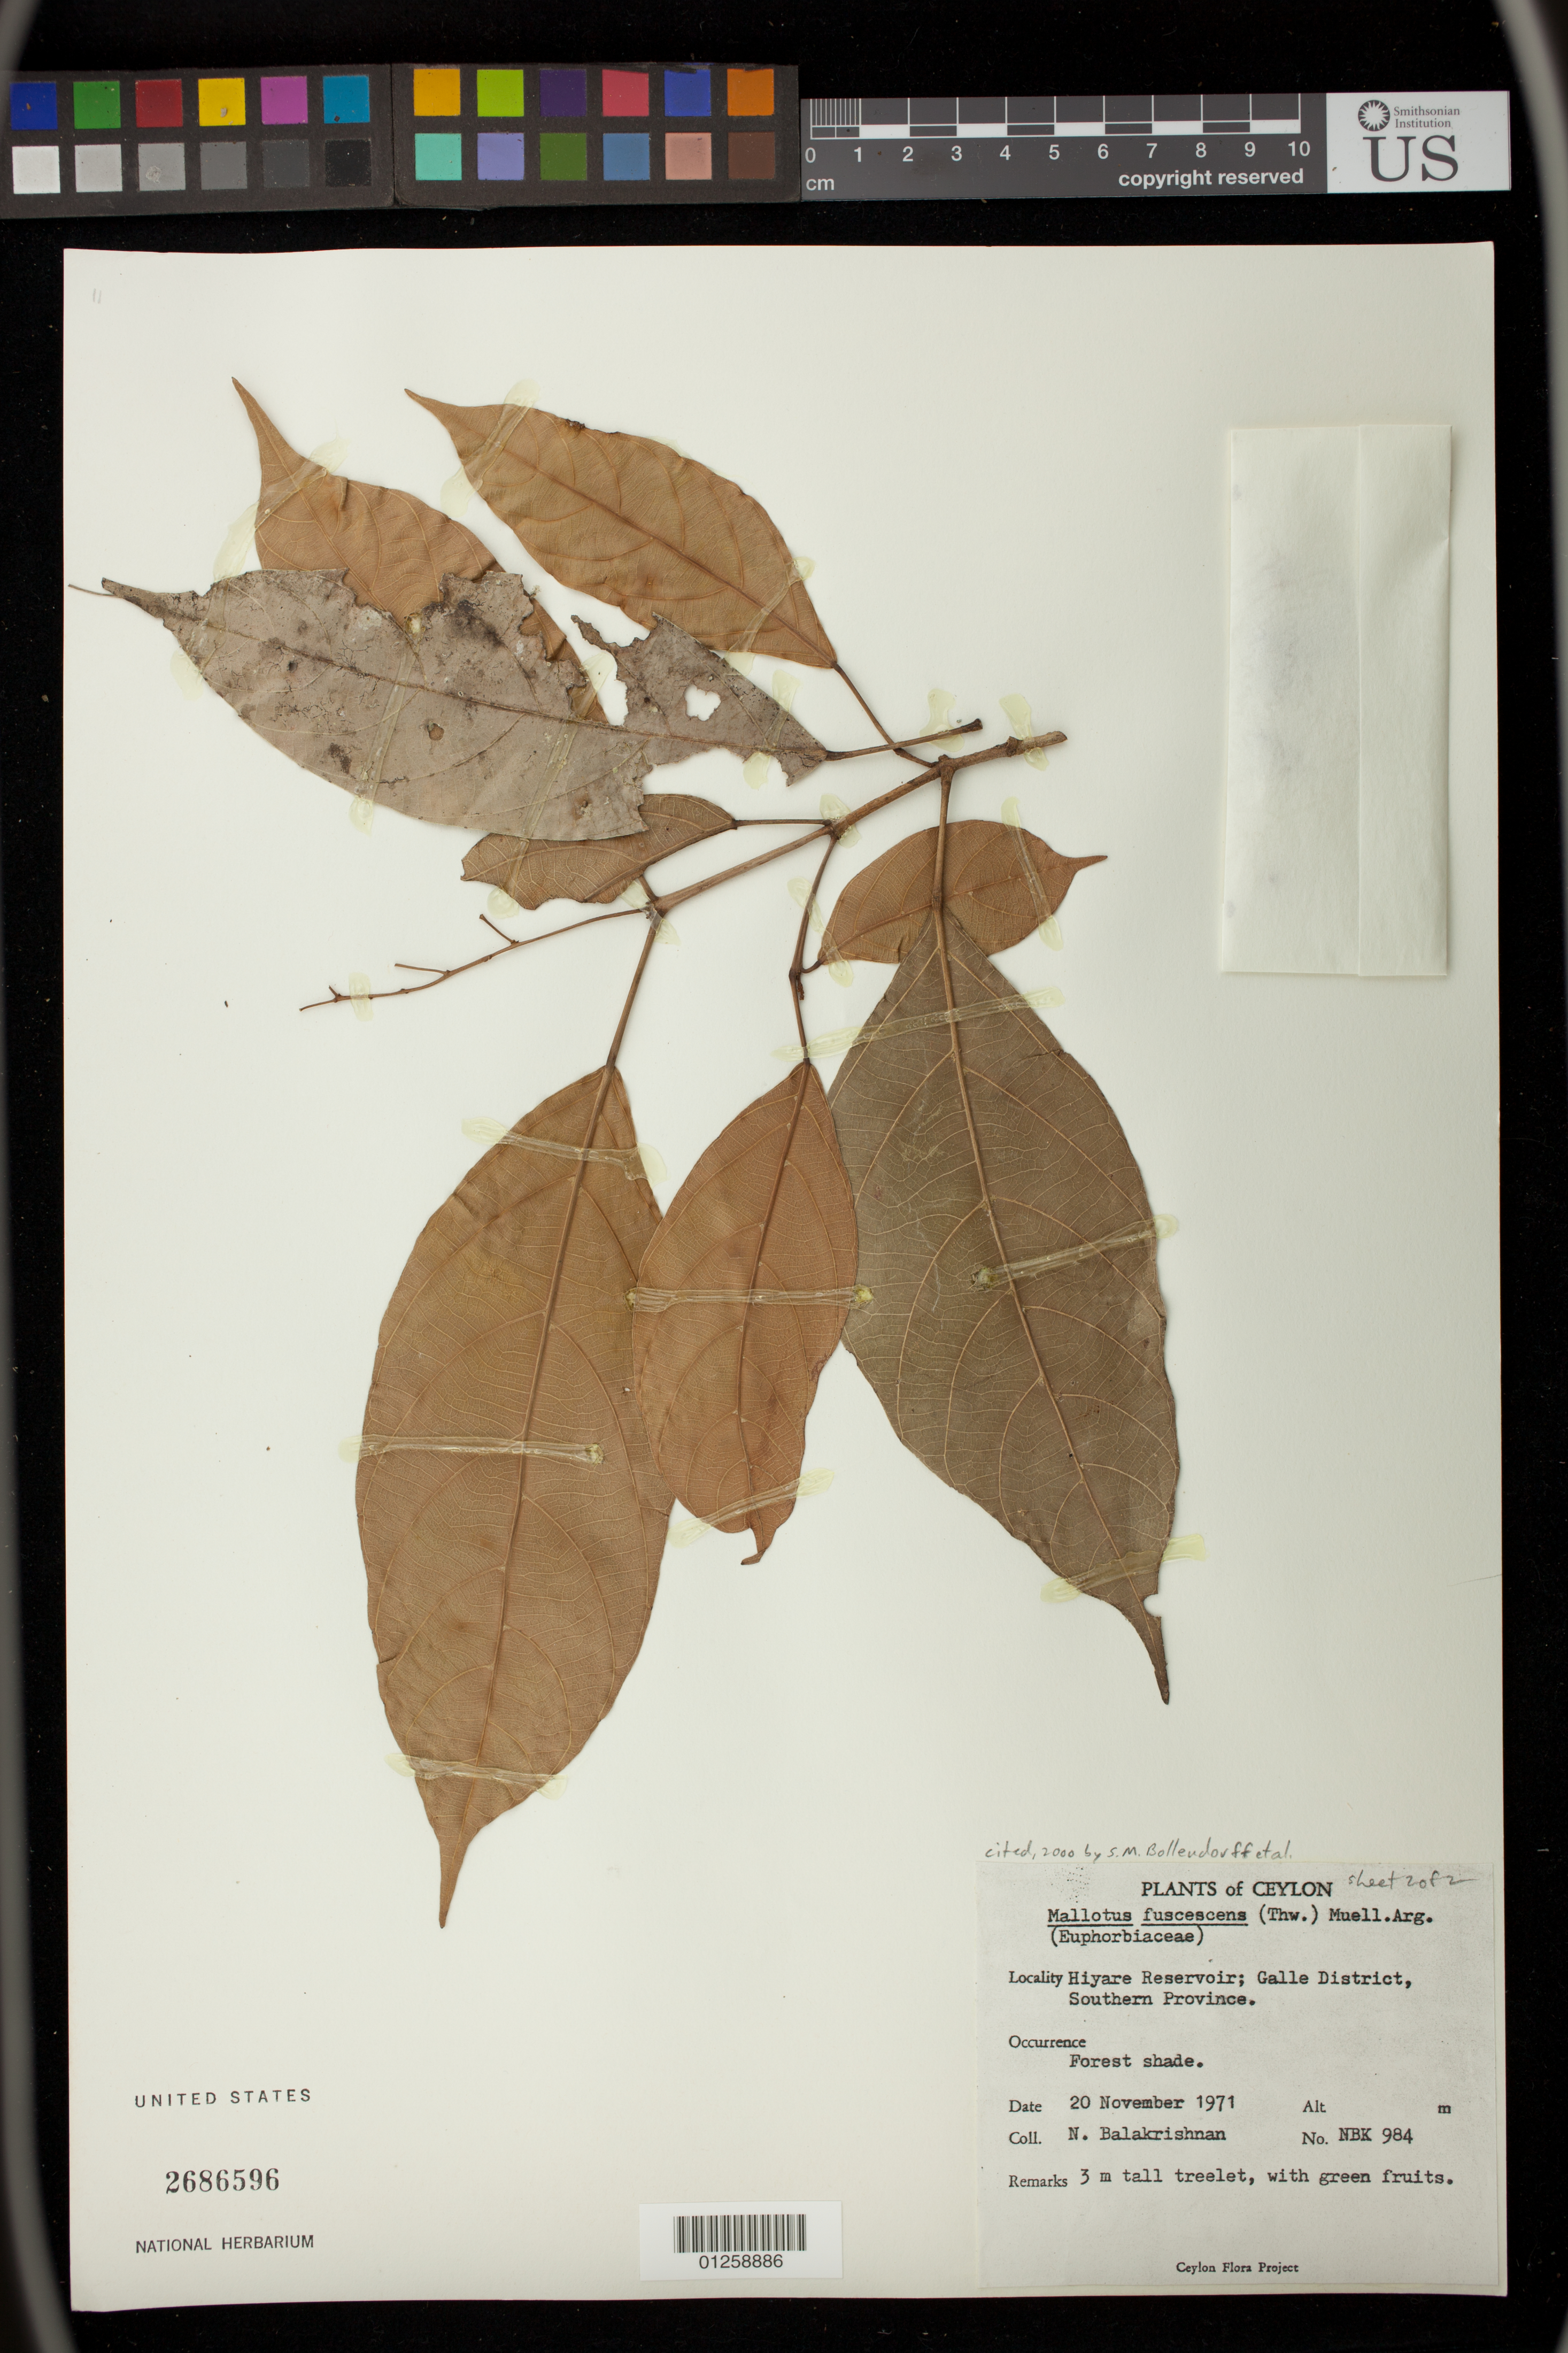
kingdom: Plantae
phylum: Tracheophyta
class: Magnoliopsida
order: Malpighiales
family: Euphorbiaceae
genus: Mallotus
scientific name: Mallotus fuscescens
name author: (Thwaites) Müll. Arg.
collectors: N. Balakrishnan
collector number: NBK 984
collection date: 1971-11-20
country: Sri Lanka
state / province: Southern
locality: Hiyare Reservoir; Galle District.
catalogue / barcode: US 2686596